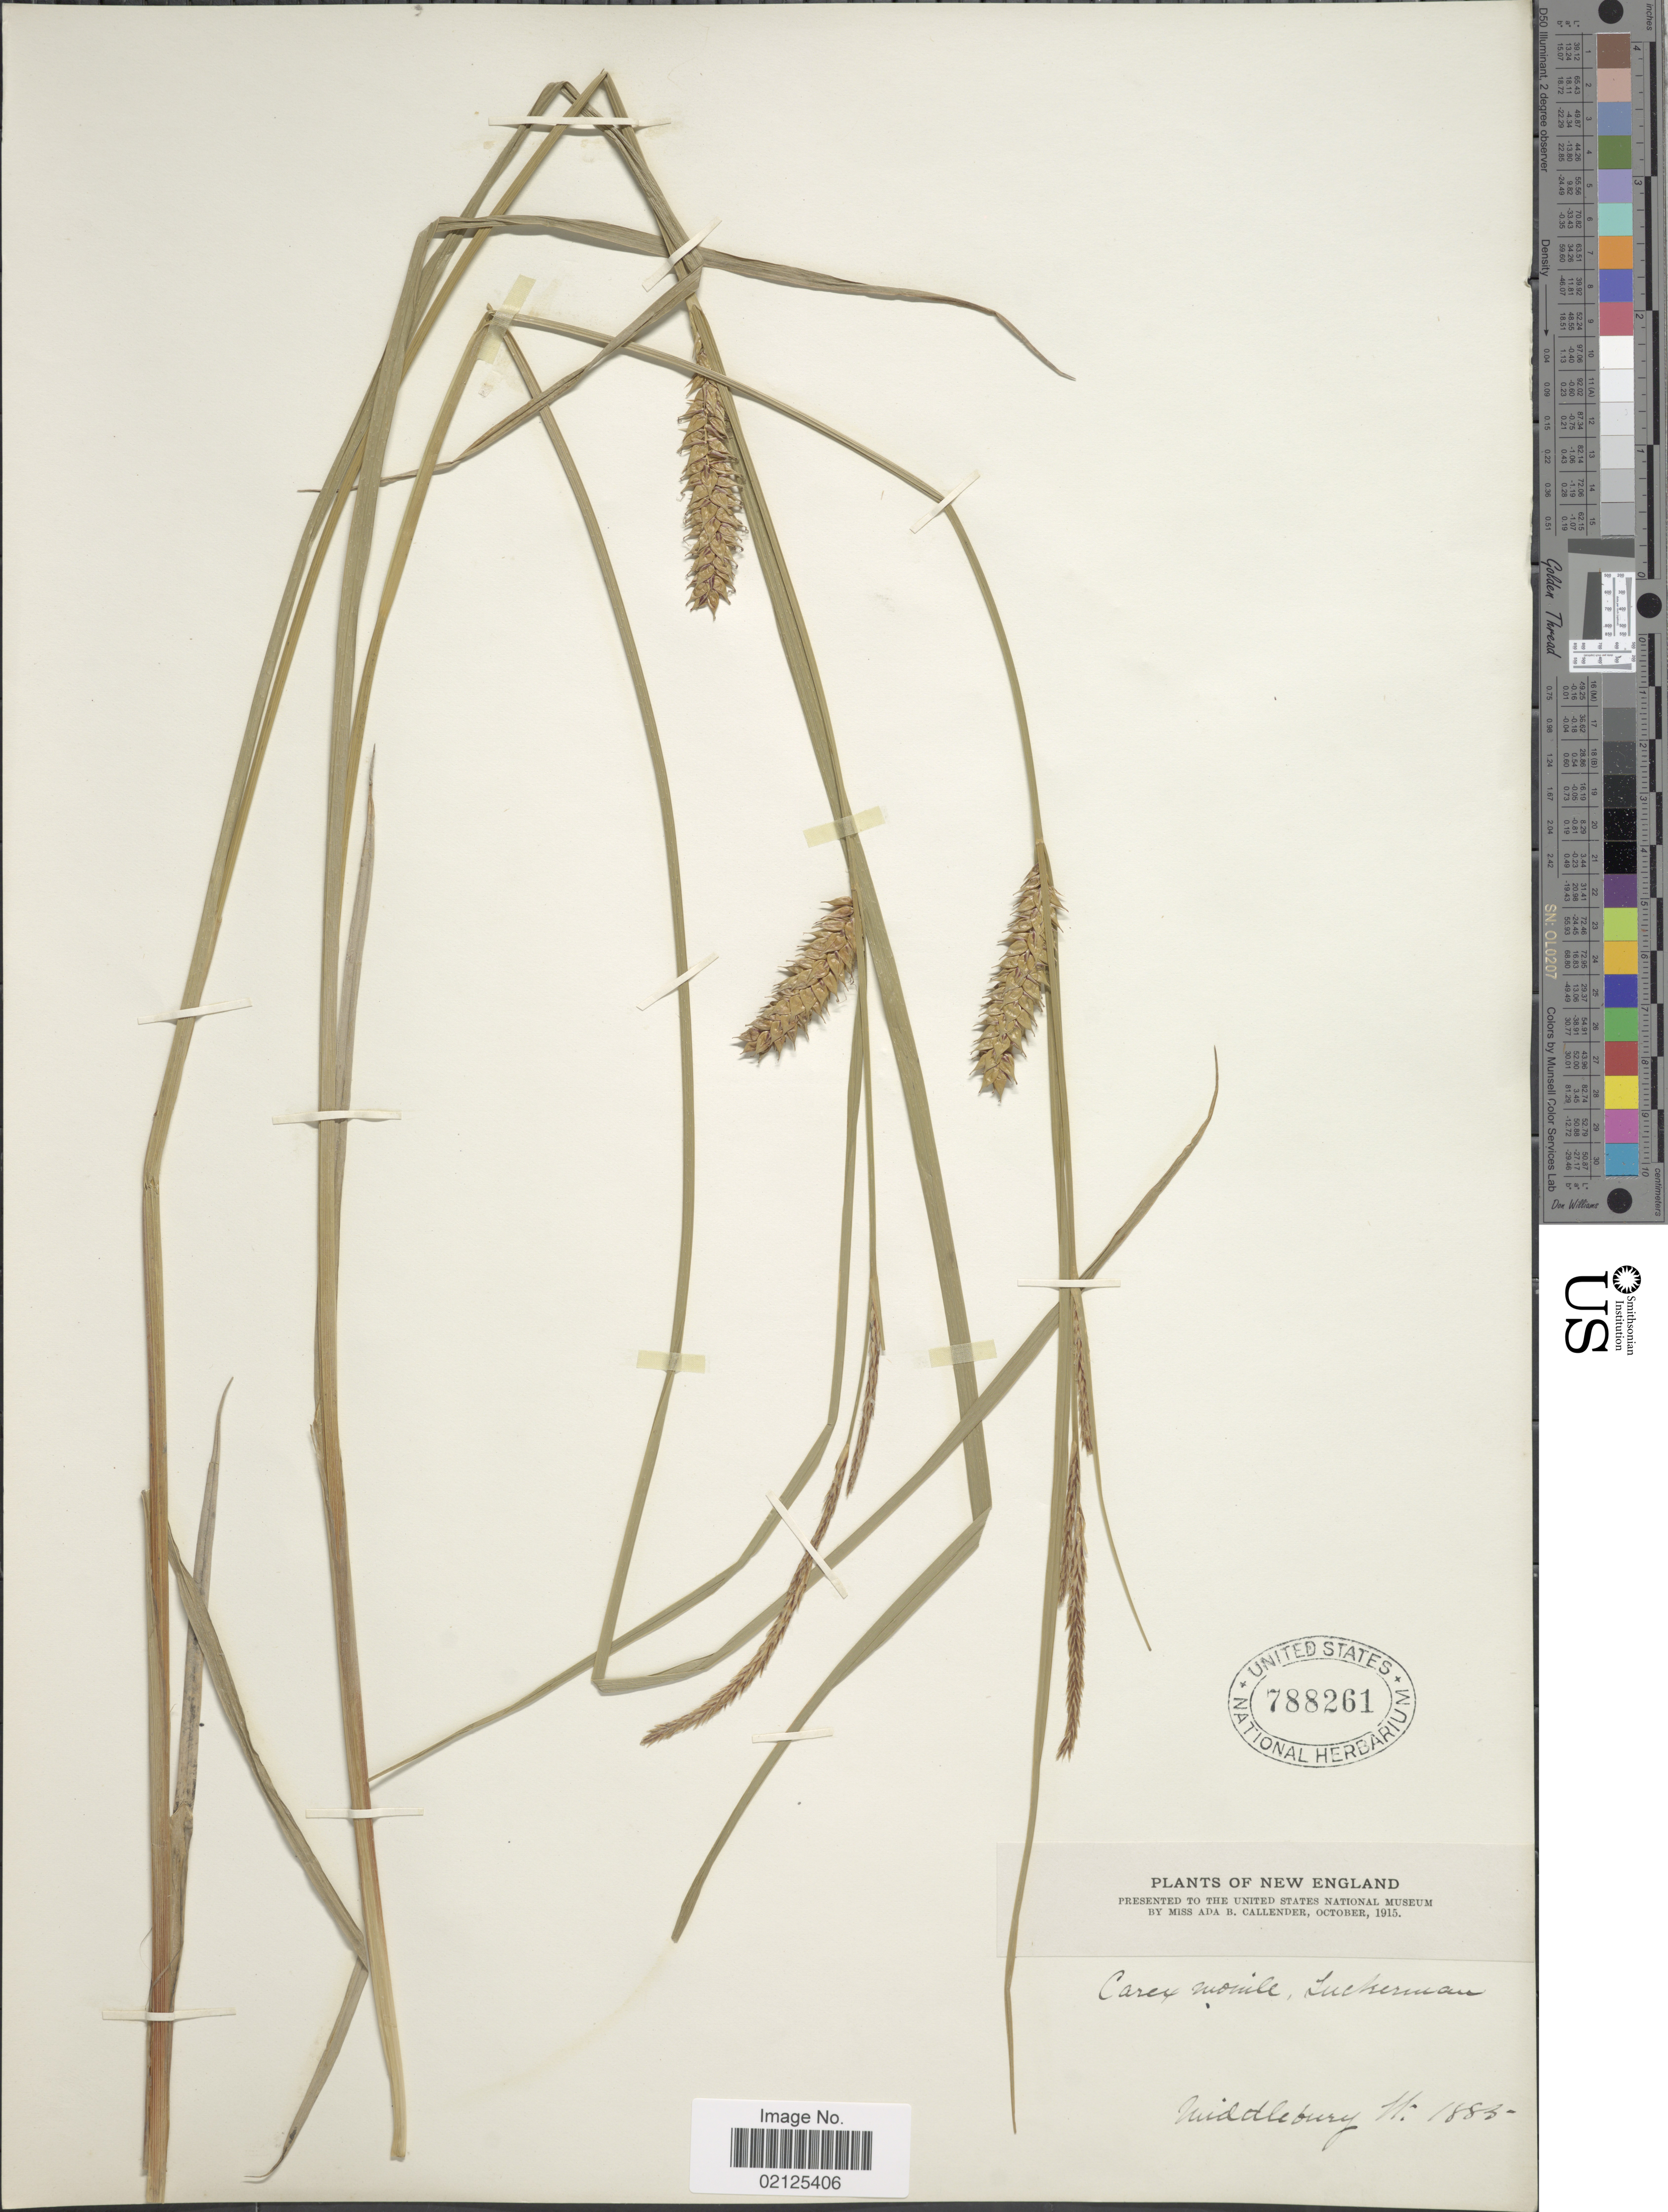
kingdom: Plantae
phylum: Tracheophyta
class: Liliopsida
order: Poales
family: Cyperaceae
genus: Carex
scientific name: Carex vesicaria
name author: L.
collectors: A. Callender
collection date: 1885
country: United States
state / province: Vermont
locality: New England, Middlebury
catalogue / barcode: US 788261